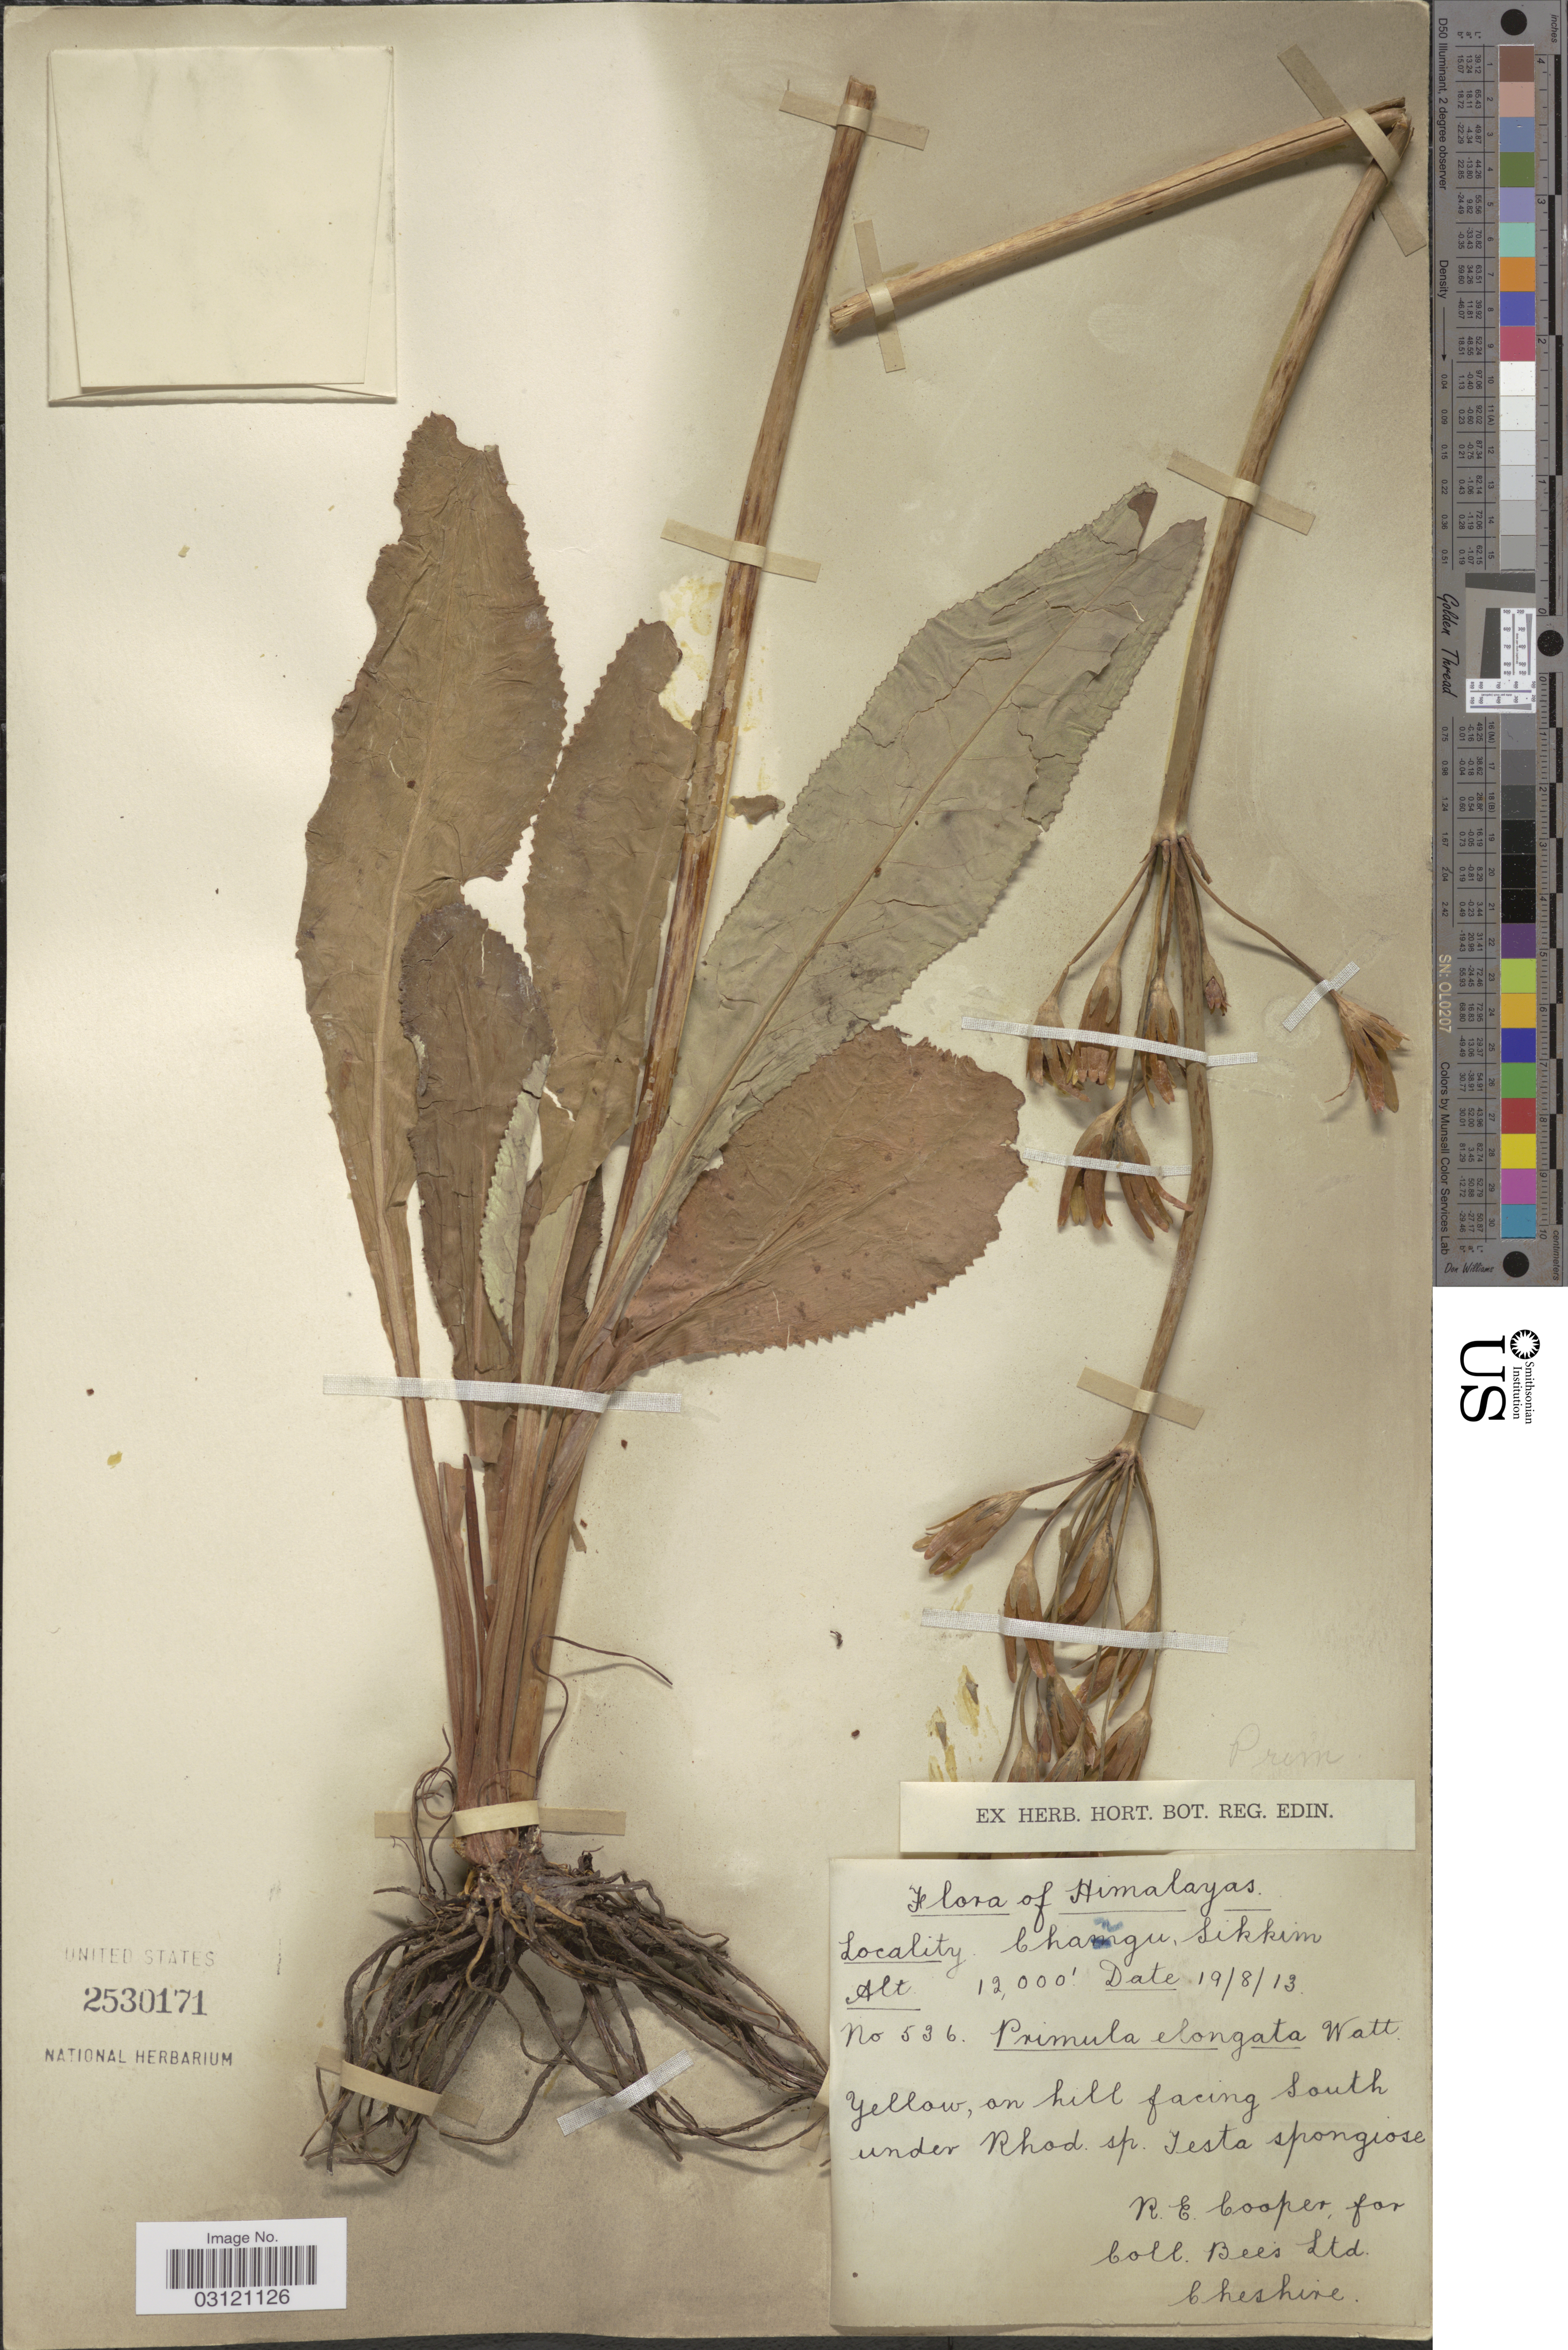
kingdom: Plantae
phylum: Tracheophyta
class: Magnoliopsida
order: Ericales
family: Primulaceae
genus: Primula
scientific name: Primula elongata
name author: Watt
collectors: R. E. Cooper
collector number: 536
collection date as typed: Transcribed d/m/y: 19/8/13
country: India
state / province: Sikkim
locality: Himalayas. Changu.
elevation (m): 3658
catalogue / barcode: US 2530171